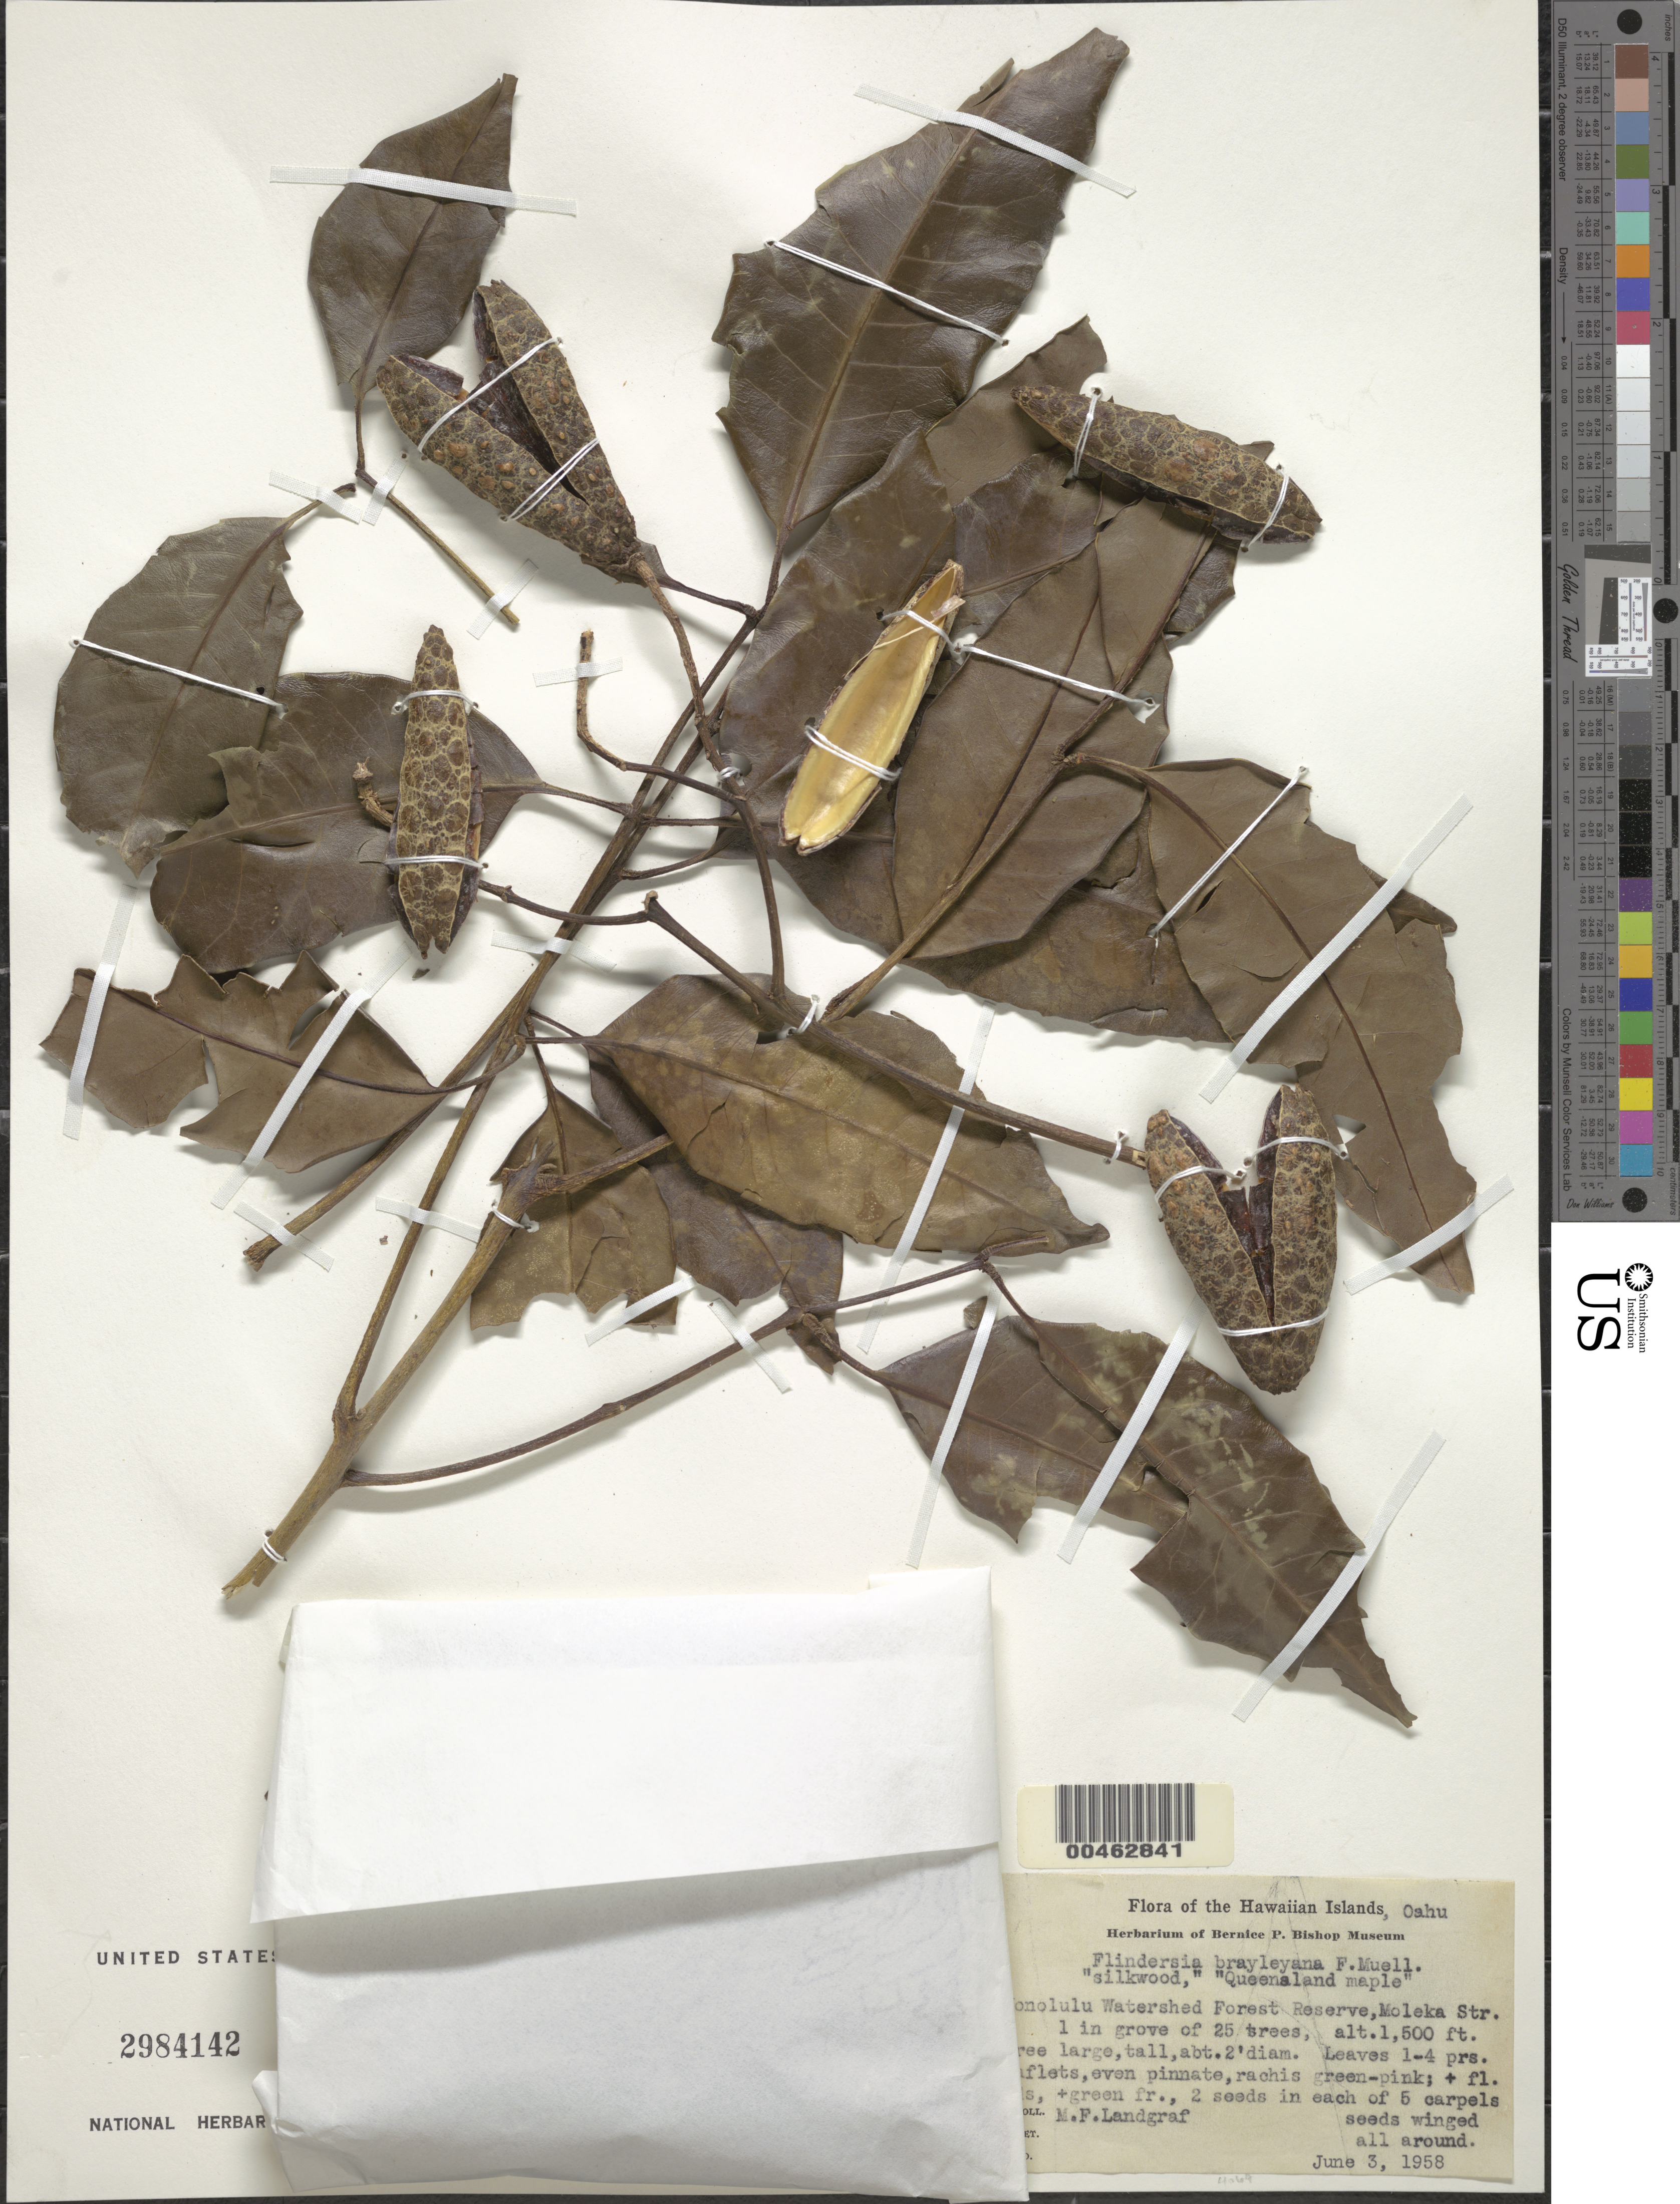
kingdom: Plantae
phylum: Tracheophyta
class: Magnoliopsida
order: Sapindales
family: Rutaceae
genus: Flindersia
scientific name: Flindersia brayleyana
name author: F. Muell.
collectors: M. Landgraf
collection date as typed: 3 Jun 1958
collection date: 1958-06-03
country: United States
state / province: Hawaii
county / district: Honolulu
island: Oahu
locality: Honolulu Watershed Forest Reserve, Moleka Str.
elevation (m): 457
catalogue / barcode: US 2984142